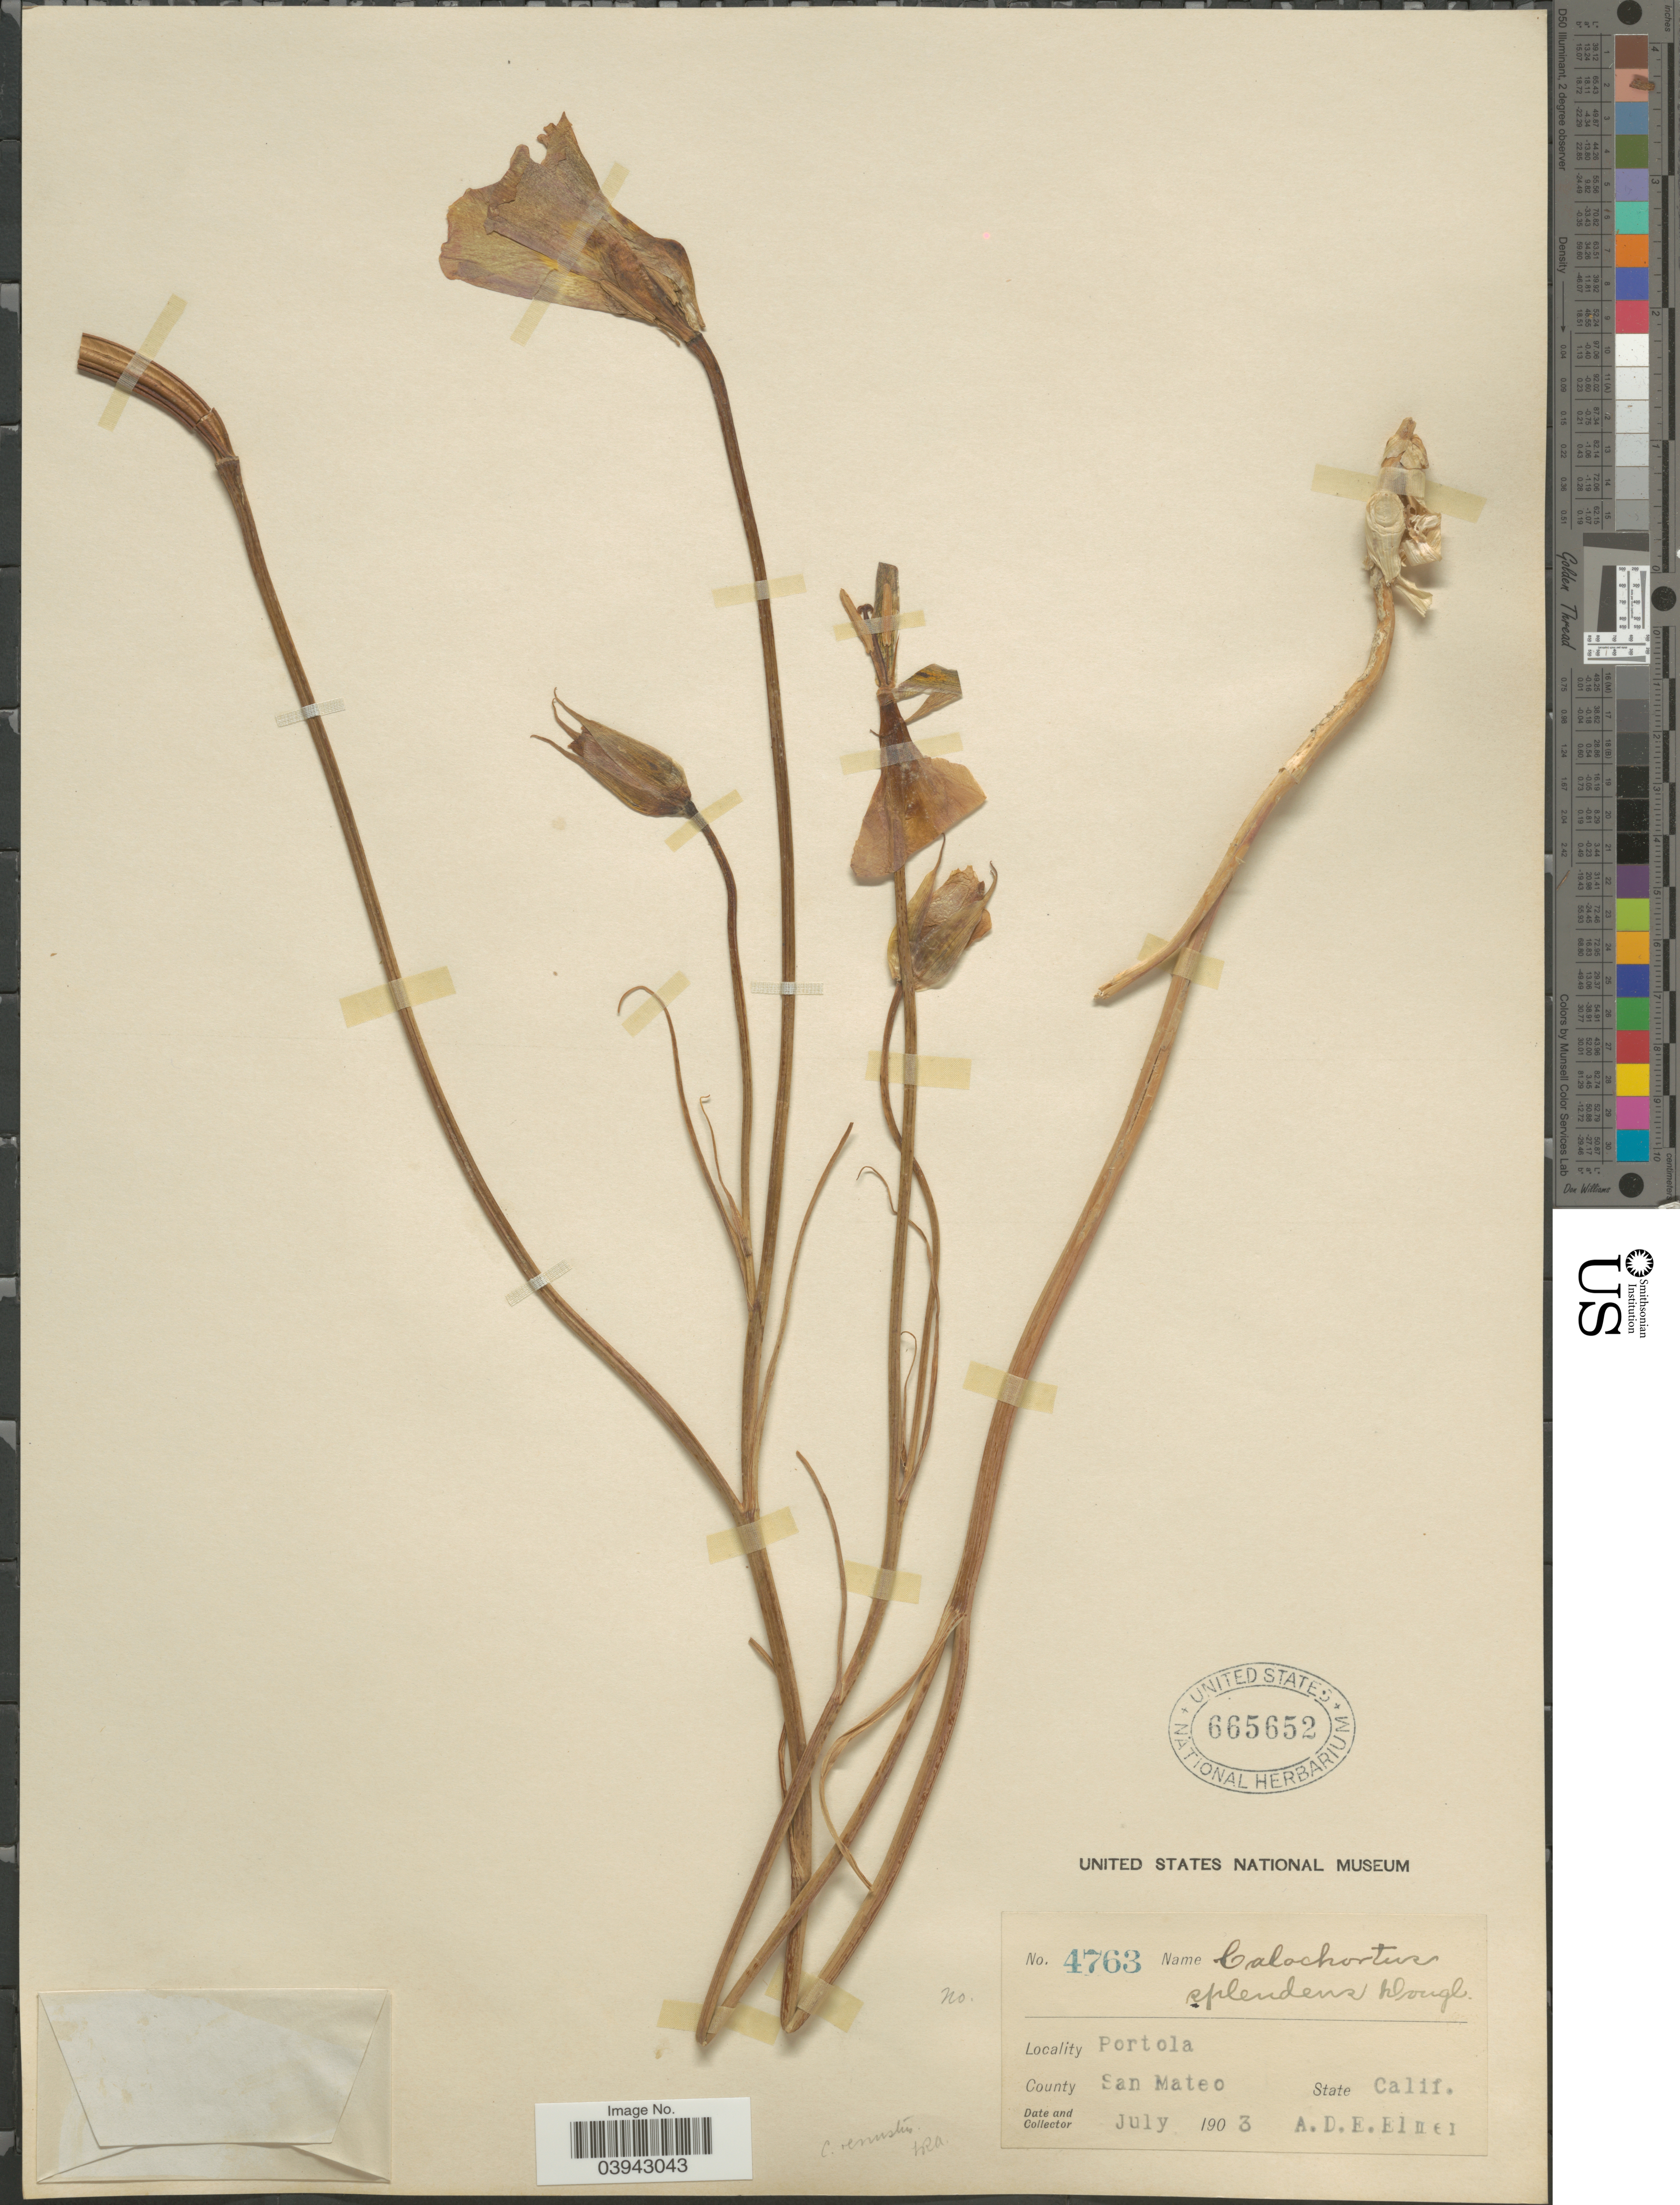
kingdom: Plantae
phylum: Tracheophyta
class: Liliopsida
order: Liliales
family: Liliaceae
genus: Calochortus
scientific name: Calochortus splendens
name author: Douglas ex Benth.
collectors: A. D. E. Elmer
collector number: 4763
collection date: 1903-07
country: United States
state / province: California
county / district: San Mateo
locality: Portola. County San Mateo.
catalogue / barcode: US 665652